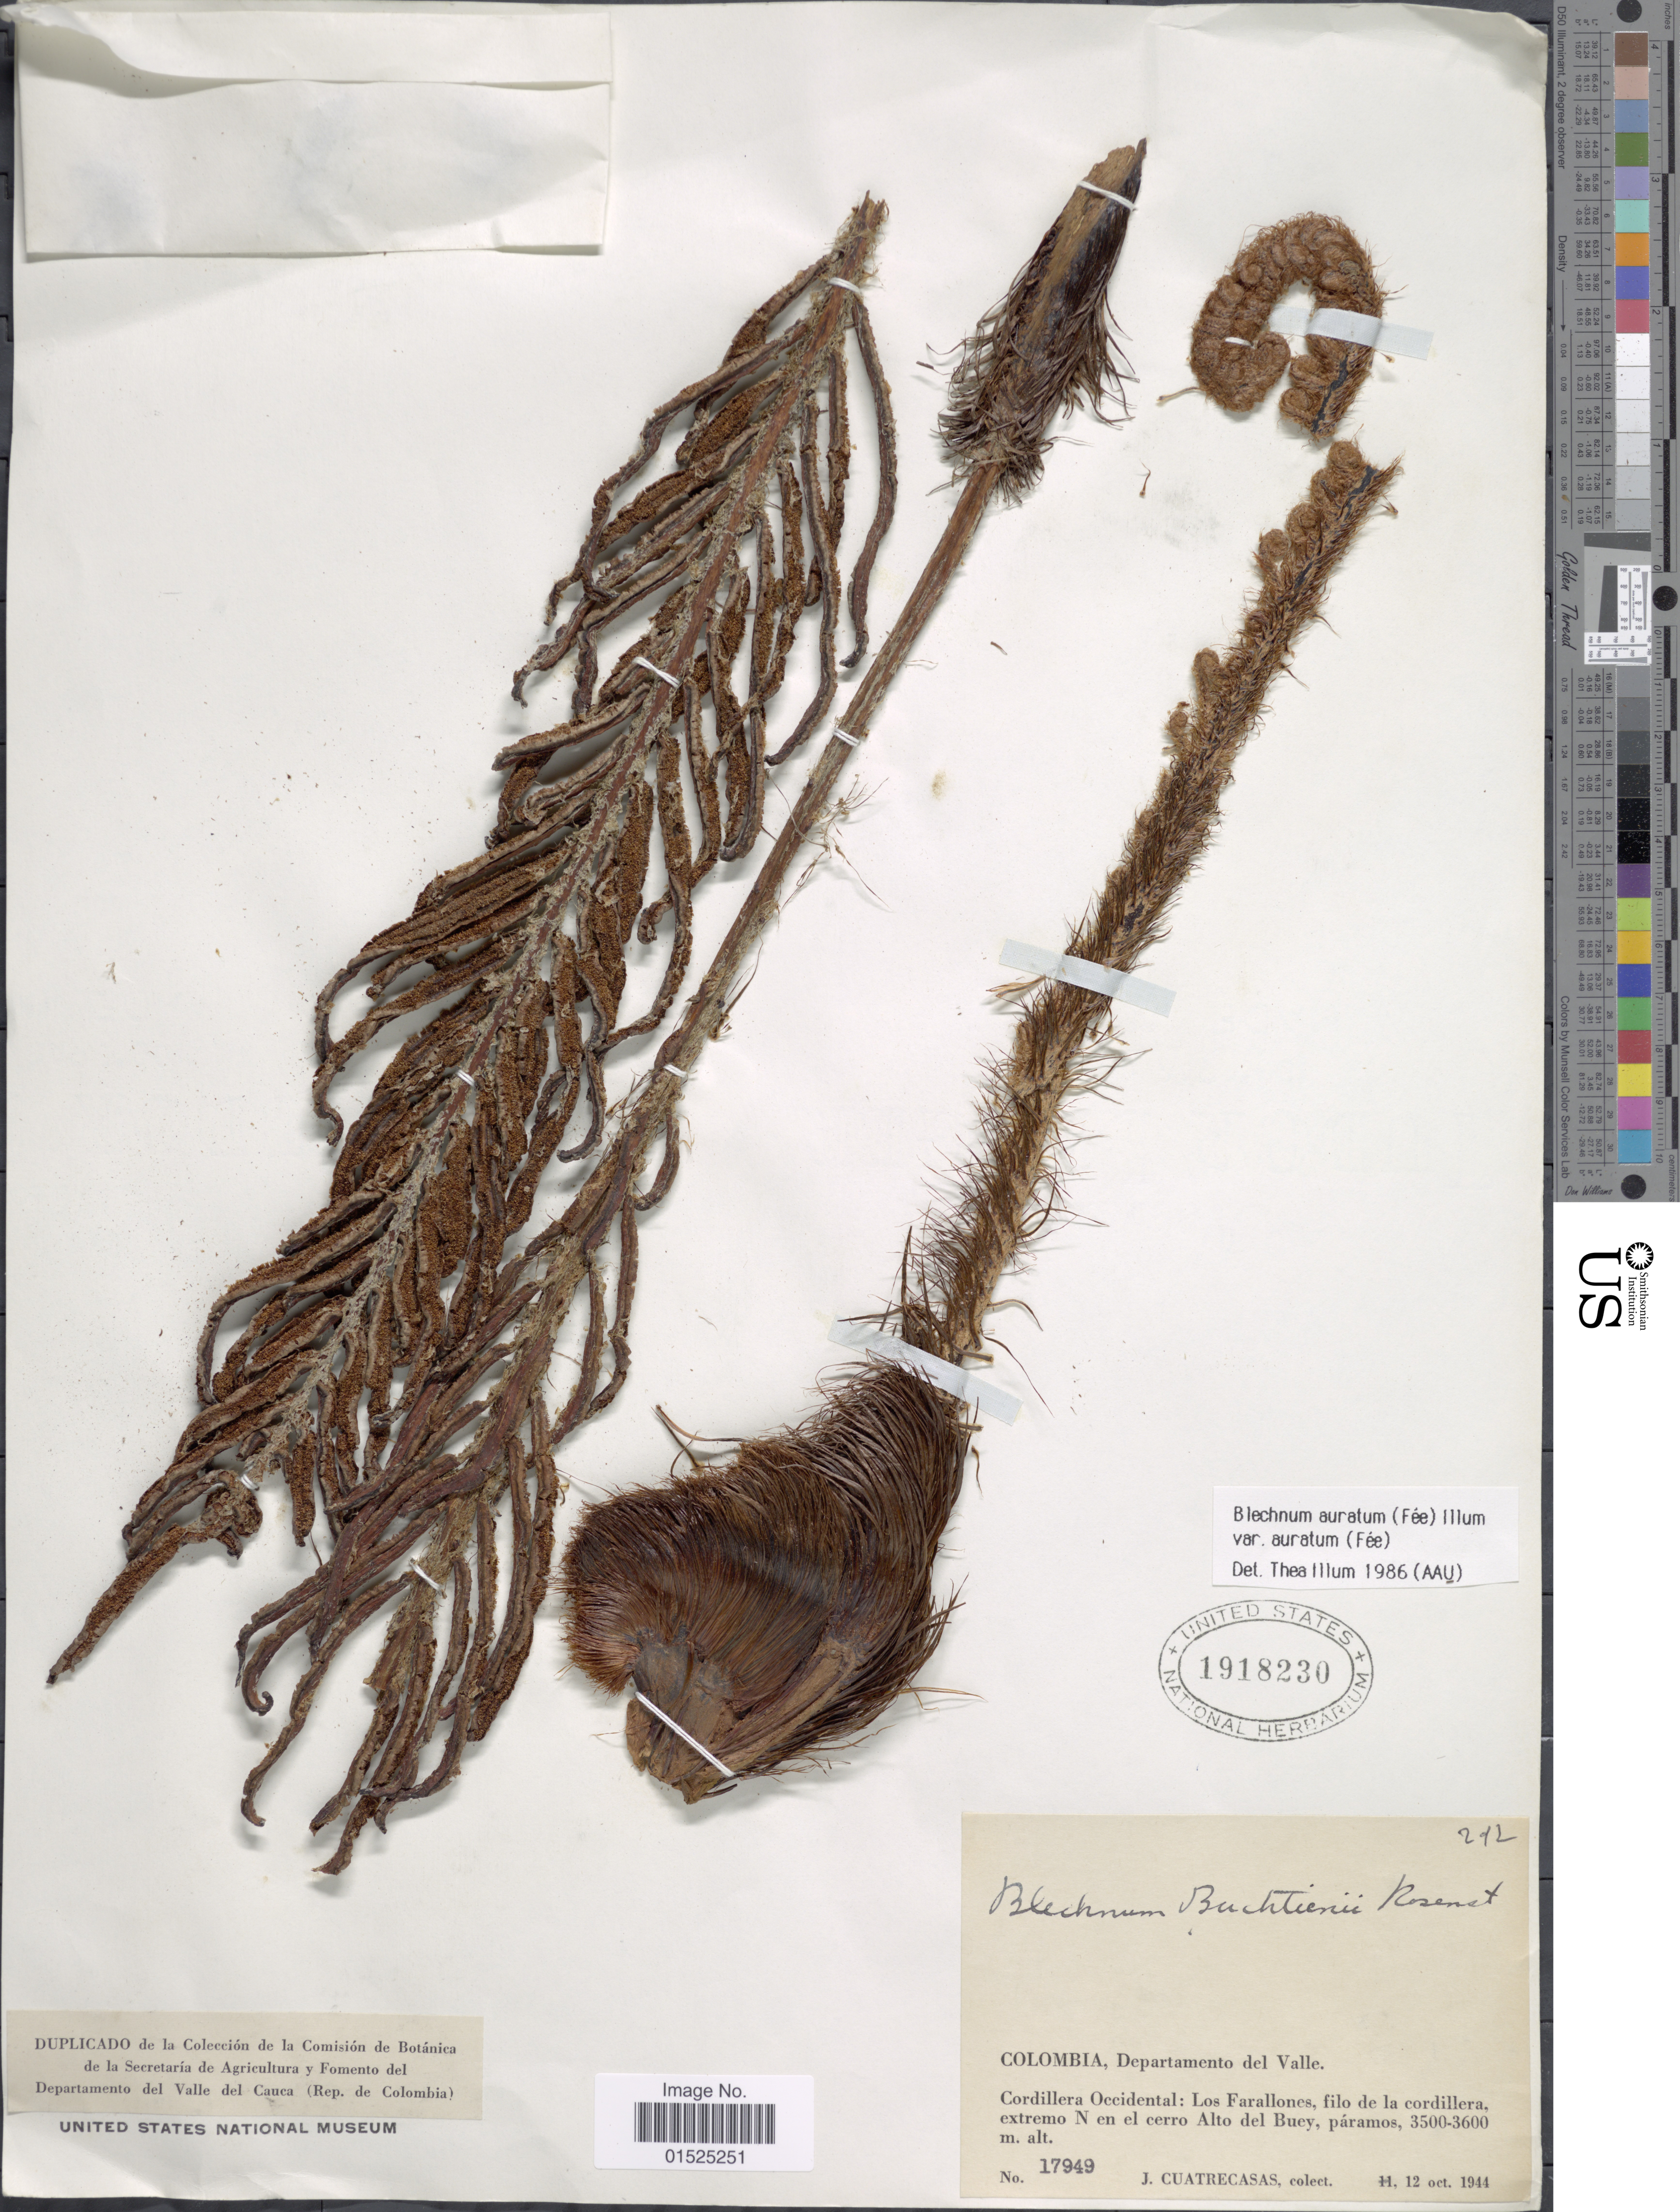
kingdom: Plantae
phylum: Tracheophyta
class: Polypodiopsida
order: Polypodiales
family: Blechnaceae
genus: Blechnum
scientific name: Blechnum auratum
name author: (Fée) R.M. Tryon & Stolze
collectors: J. Cuatrecasas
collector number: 17949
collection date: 1944-10-12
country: Colombia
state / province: Valle del Cauca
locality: Departamento Del Valle, Cordillera Occidental: Los Farallones, filo de la cordillera, extremo N en el cerro Alto del Buey, paramos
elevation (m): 3500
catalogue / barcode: US 1918230